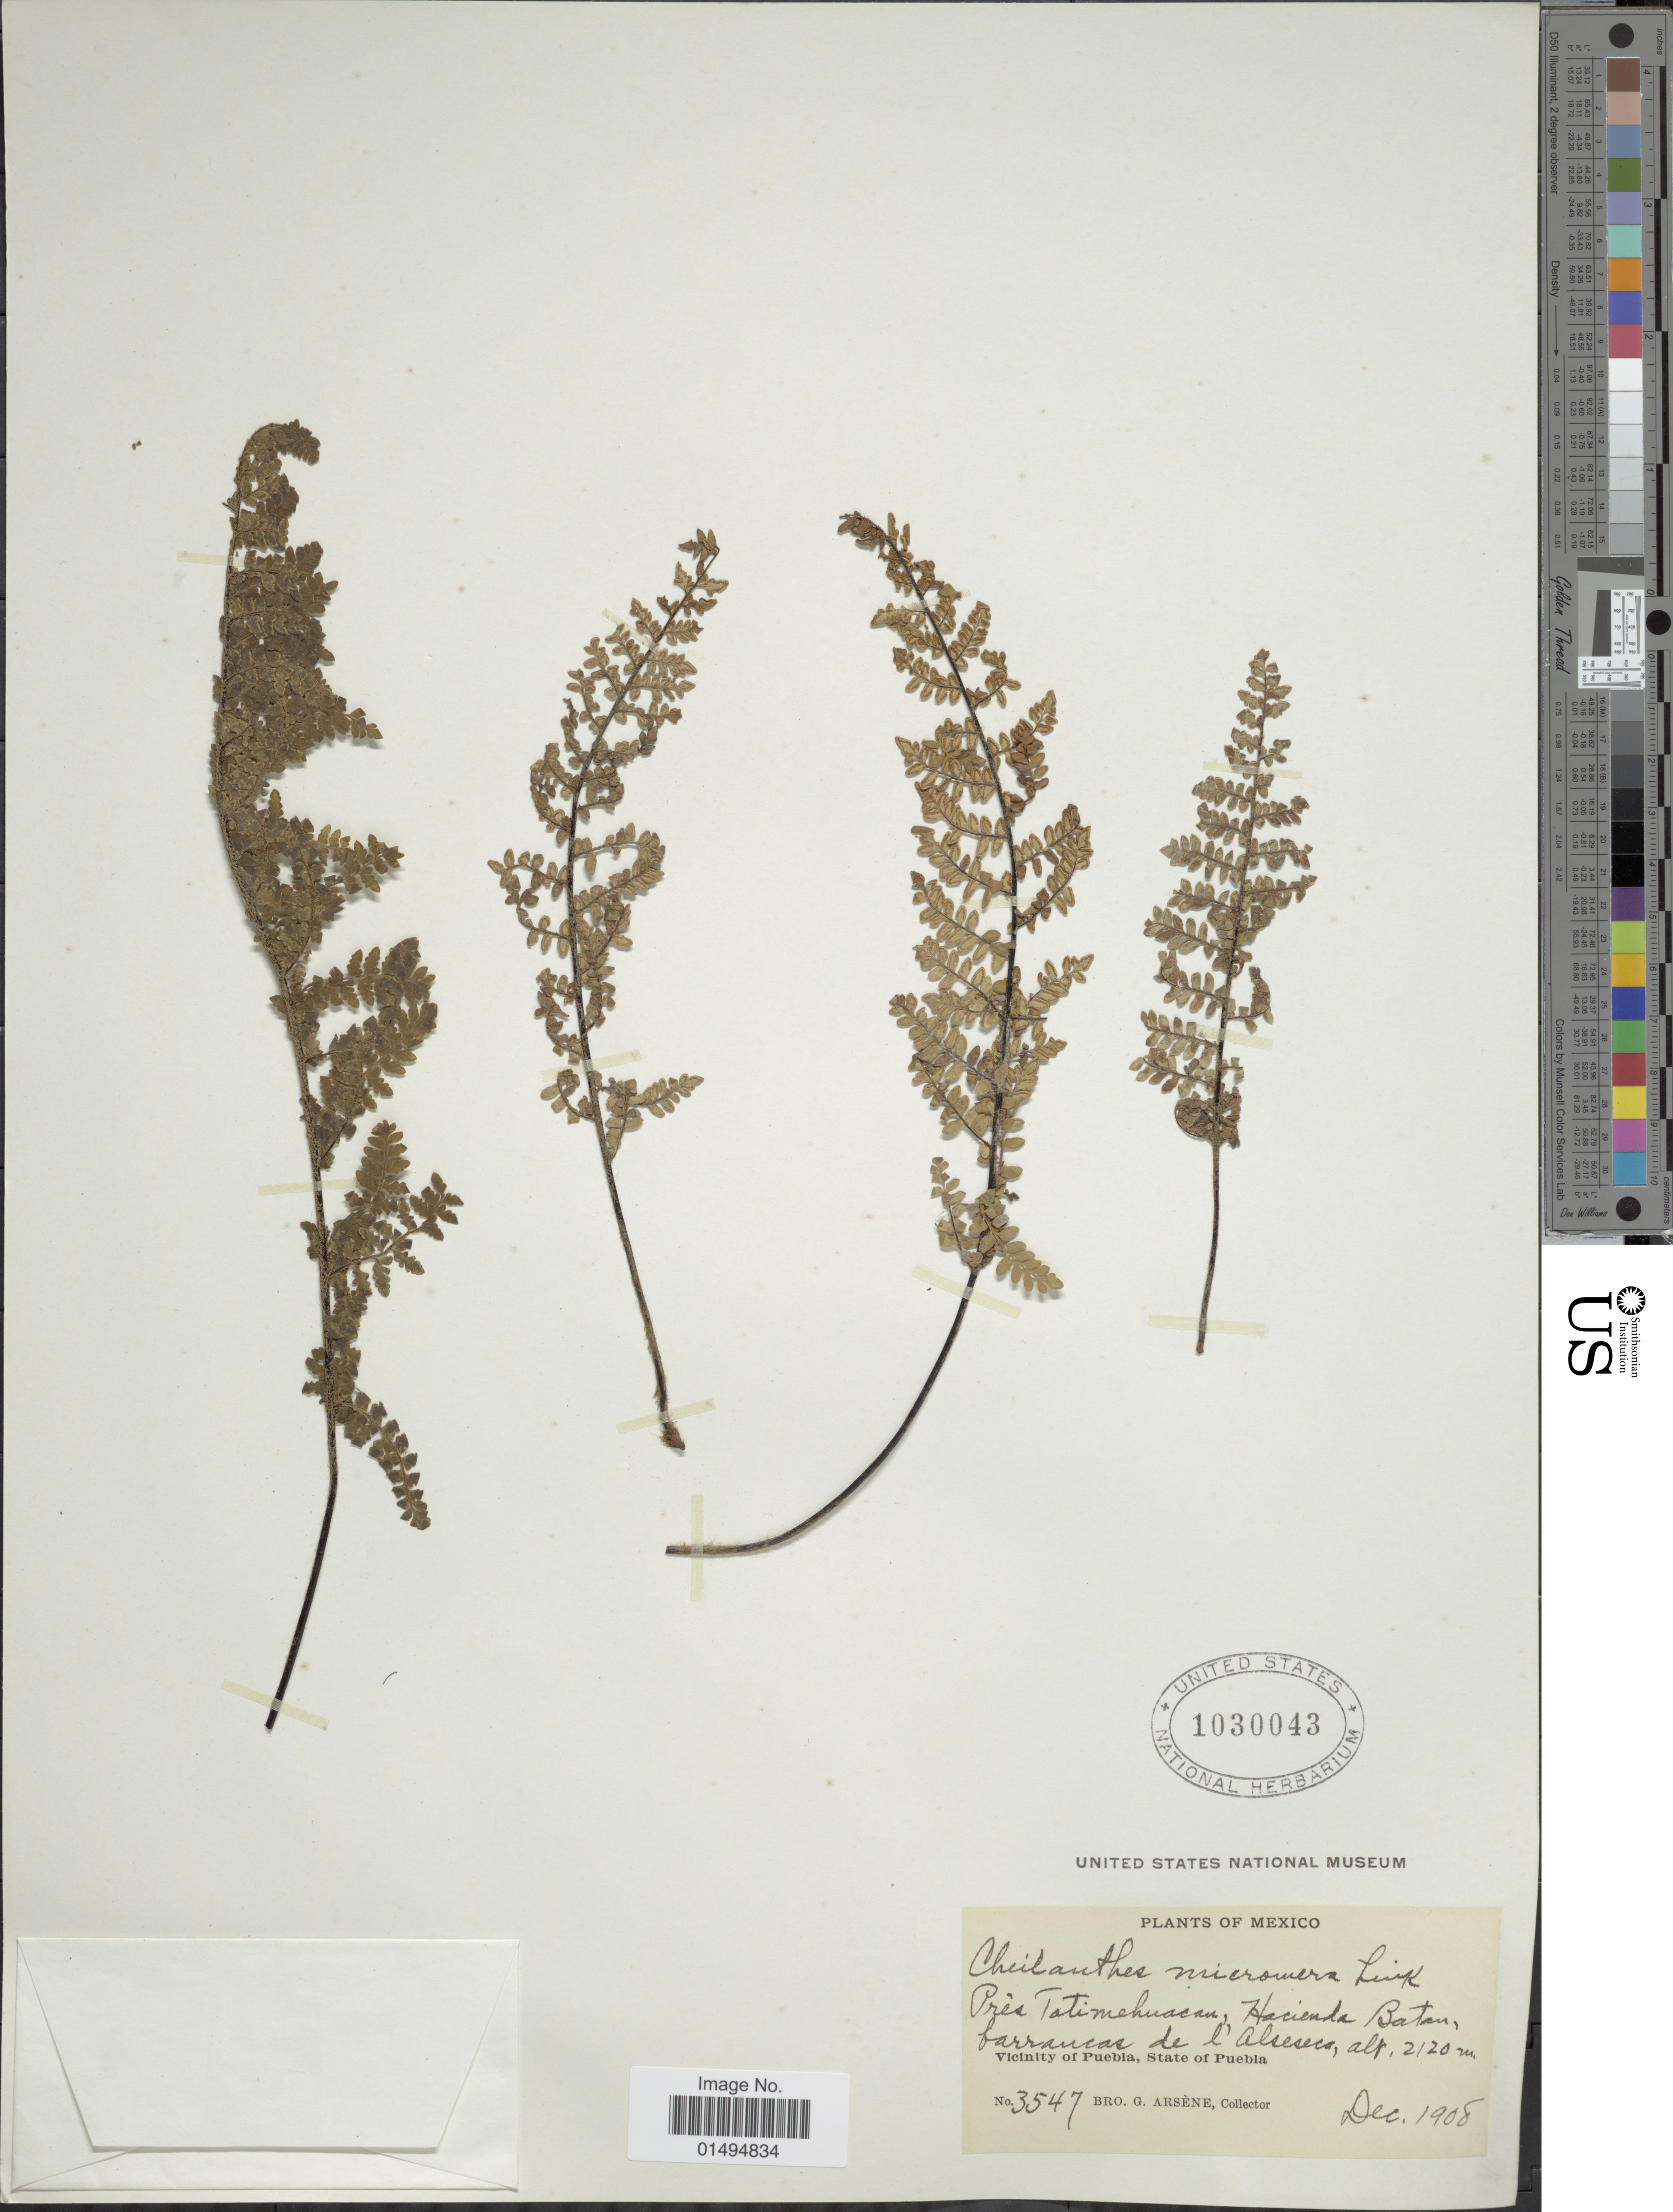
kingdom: Plantae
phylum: Tracheophyta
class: Polypodiopsida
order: Polypodiales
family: Pteridaceae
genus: Myriopteris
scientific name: Myriopteris notholaenoides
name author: (Desv.) Grusz & Windham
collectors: Bro. G. Arsène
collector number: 3547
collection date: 1908-12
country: Mexico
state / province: Puebla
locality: Près Totimehuacán, Hacienda Batan, barranca de l'Alseseca. Vicinity of Puebla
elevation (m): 2120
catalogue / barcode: US 1030043